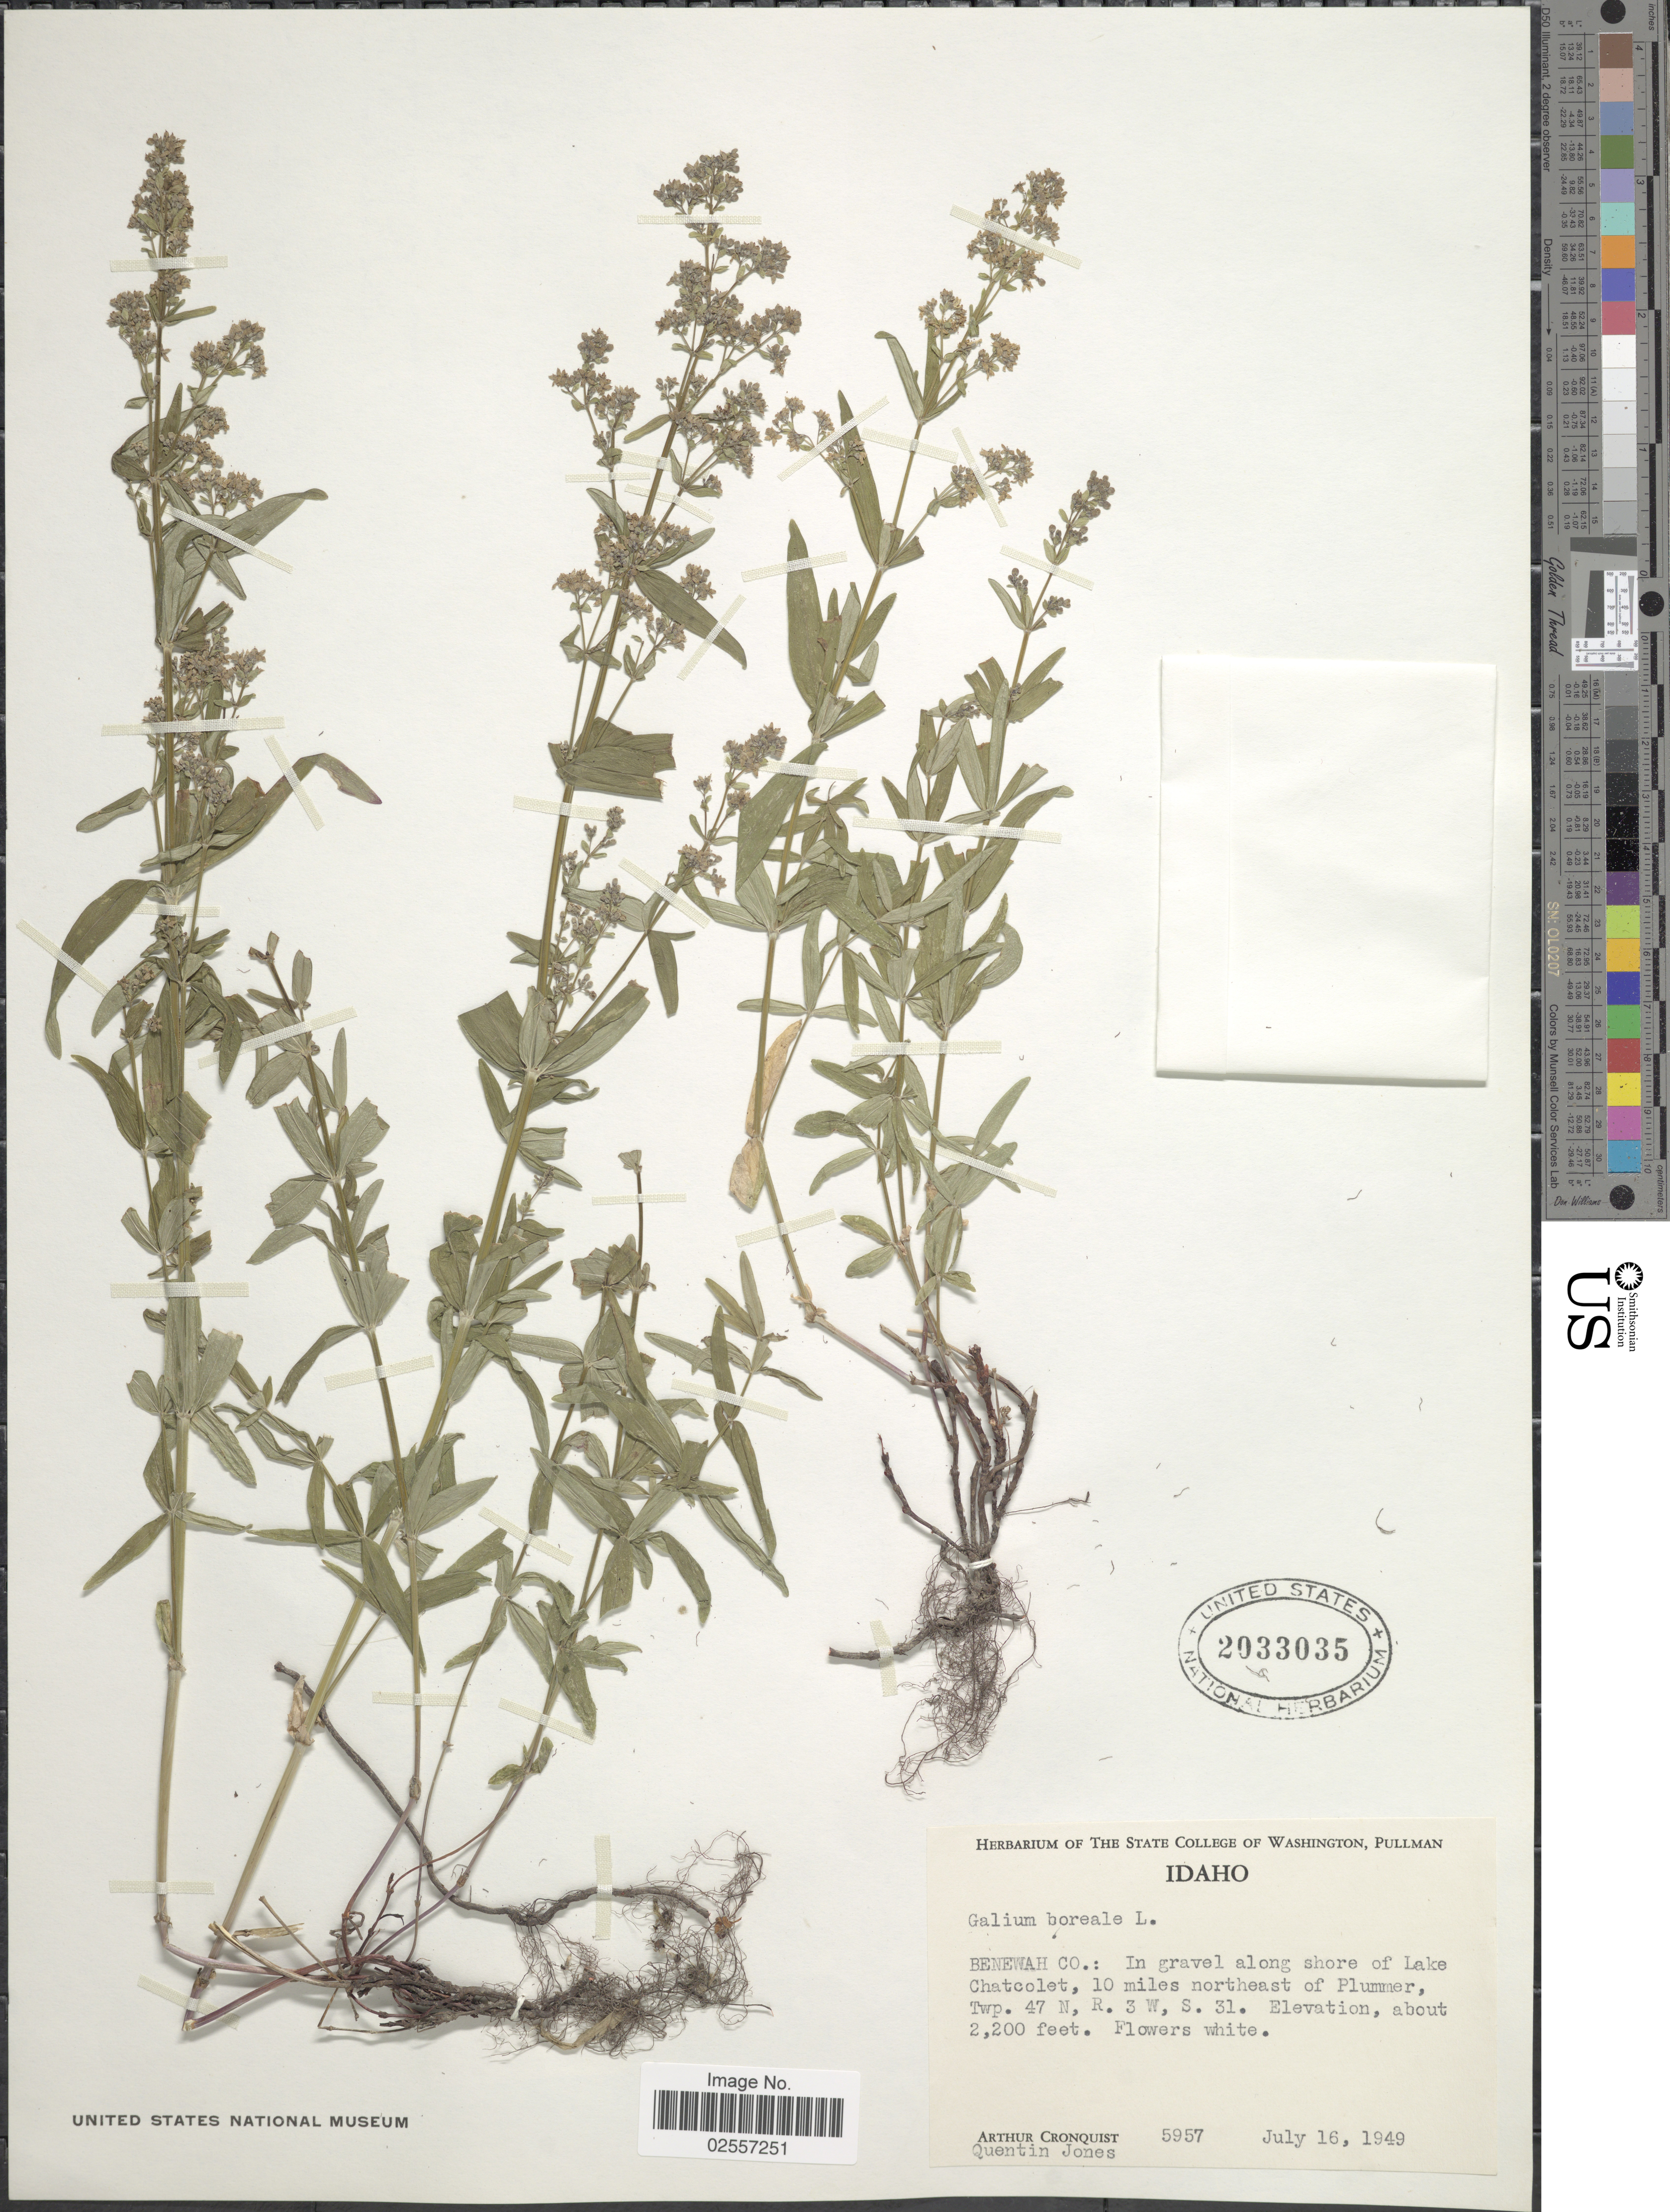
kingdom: Plantae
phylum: Tracheophyta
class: Magnoliopsida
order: Gentianales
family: Rubiaceae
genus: Galium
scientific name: Galium boreale L.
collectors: A. J. Cronquist & Q. Jones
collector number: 5957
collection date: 1949-07-16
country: United States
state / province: Idaho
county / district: Benewah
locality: Benewah Co.: along shore of Lake Chatcolet, 10 miles northeast of Plummer, Twp. 47 N, R. 3 W, S. 31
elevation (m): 671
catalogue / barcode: US 2033035